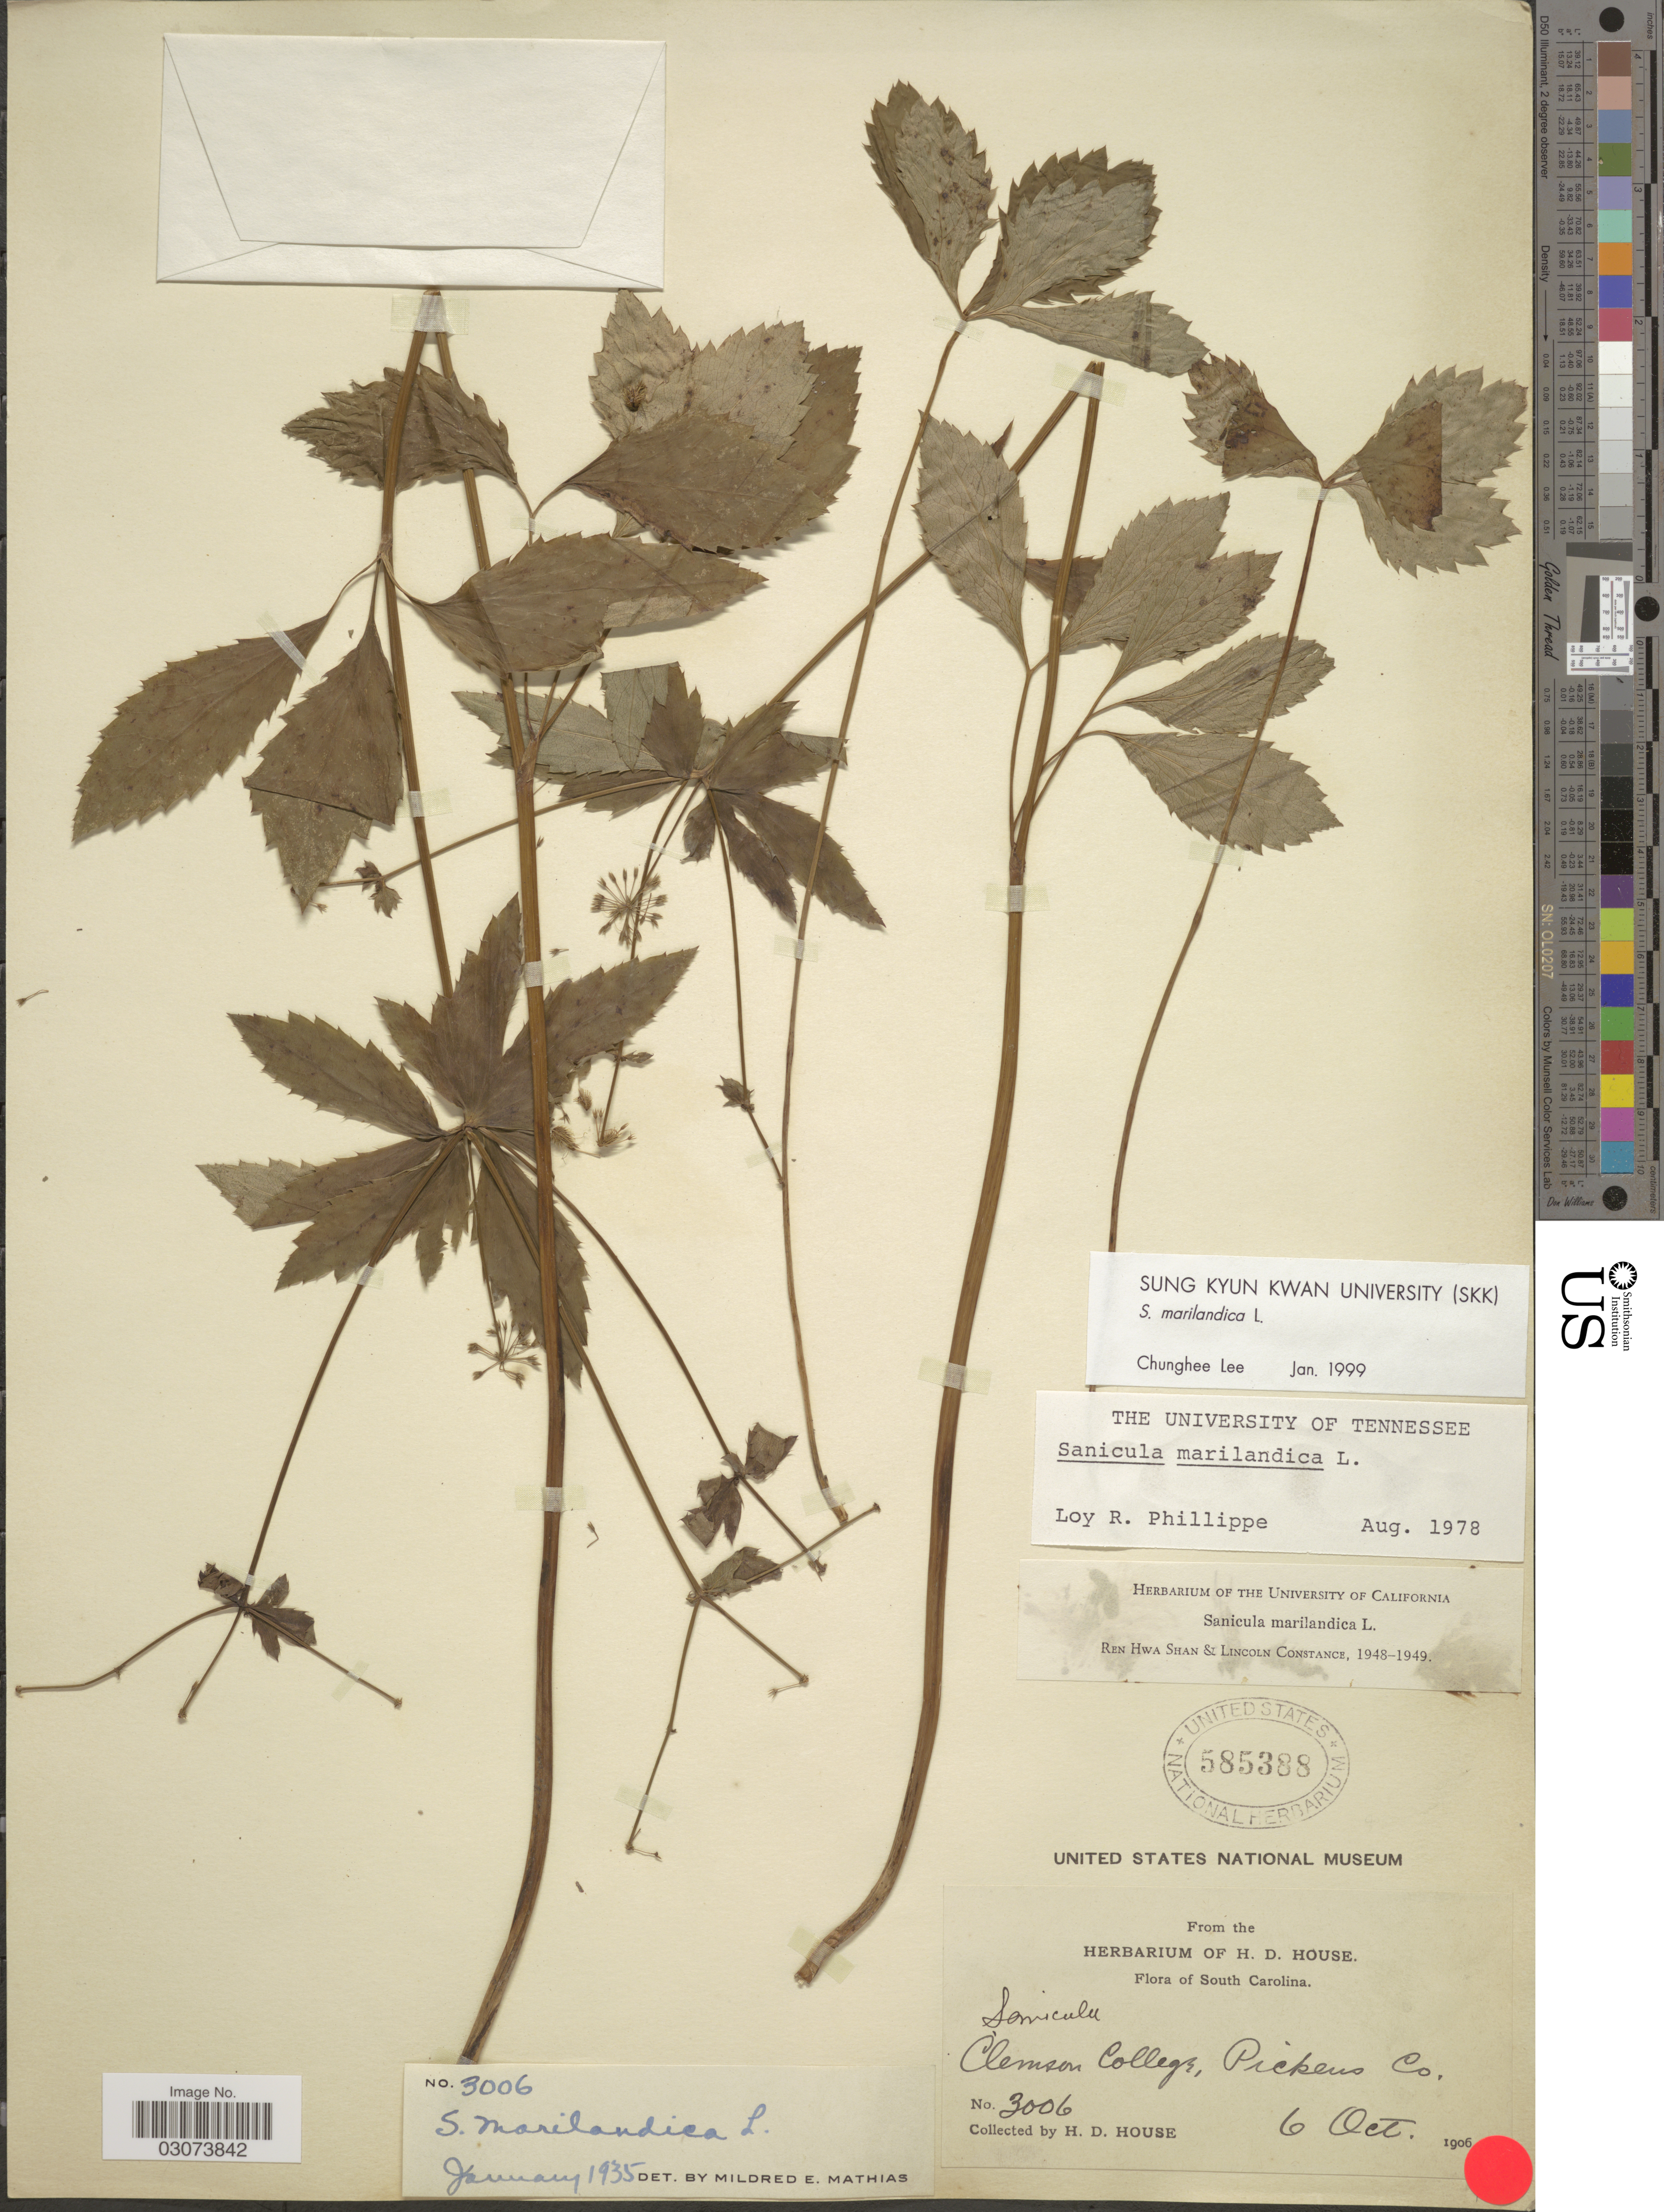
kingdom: Plantae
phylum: Tracheophyta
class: Magnoliopsida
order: Apiales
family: Apiaceae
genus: Sanicula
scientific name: Sanicula marilandica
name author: L.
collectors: H. D. House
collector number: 3006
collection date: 1906-10-06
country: United States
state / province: South Carolina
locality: Clemson College, Pickens Co.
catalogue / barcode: US 585388